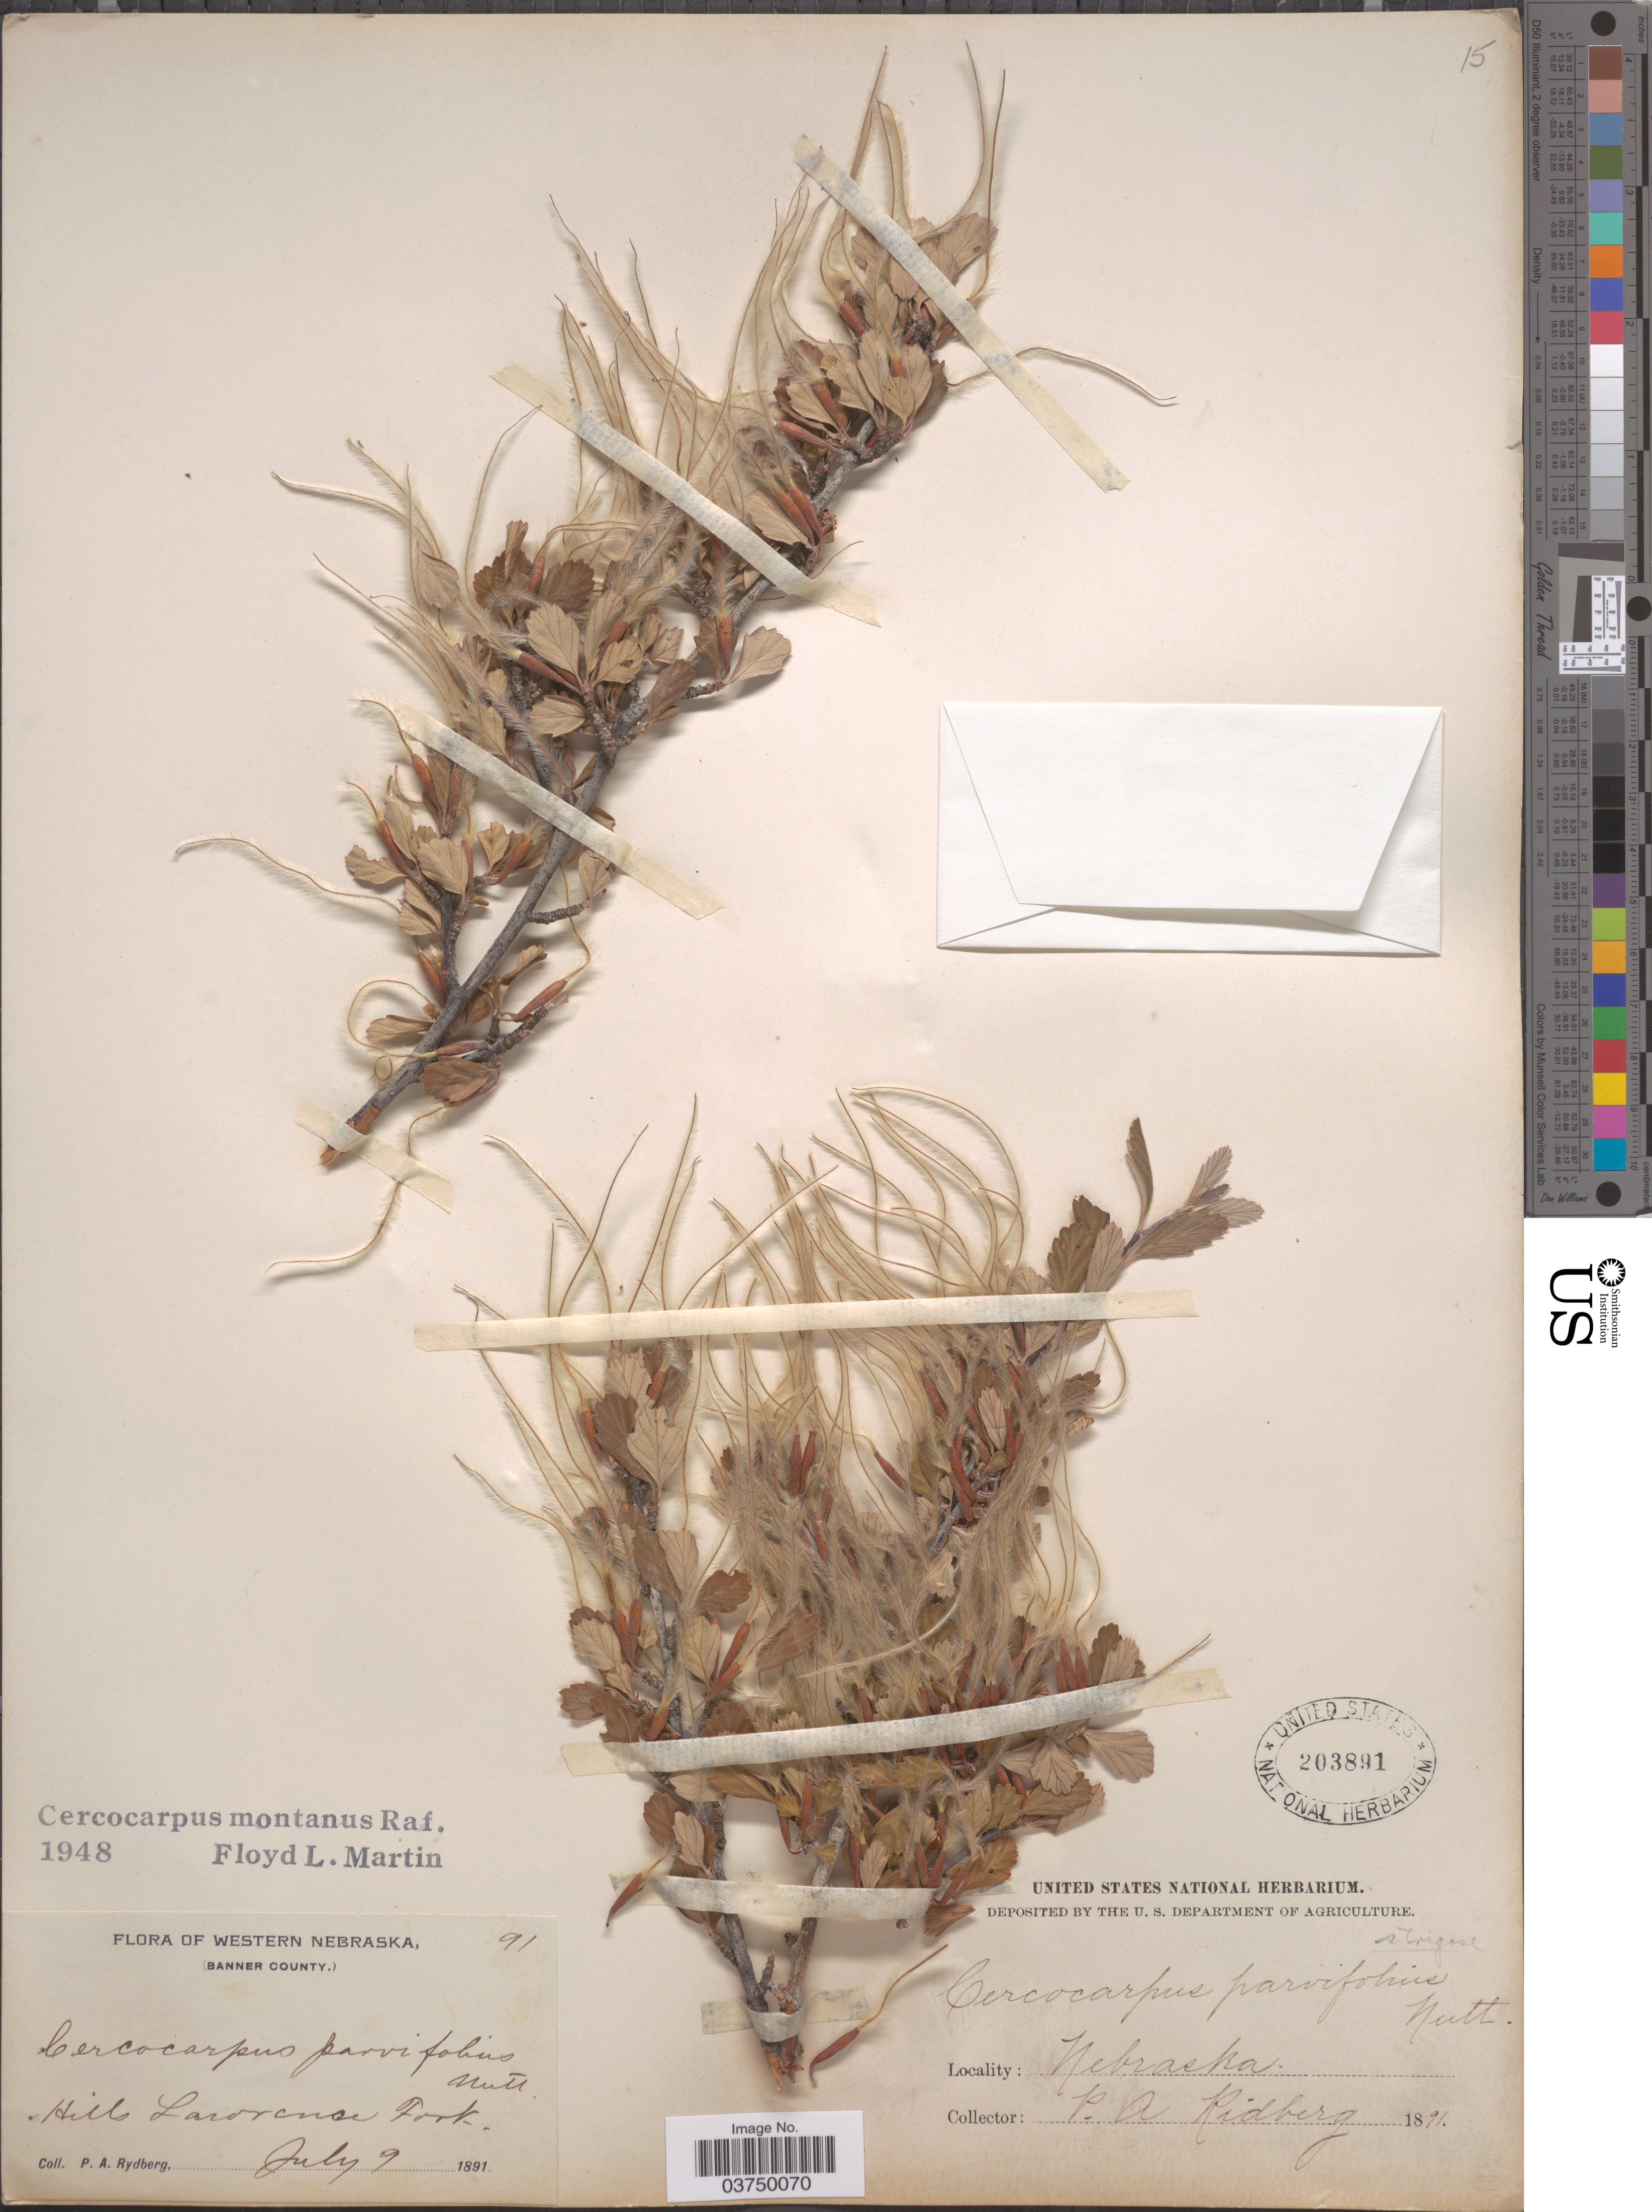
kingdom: Plantae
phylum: Tracheophyta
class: Magnoliopsida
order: Rosales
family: Rosaceae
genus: Cercocarpus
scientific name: Cercocarpus montanus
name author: Raf.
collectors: P. A. Rydberg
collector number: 91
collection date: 1891-07-09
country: United States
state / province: Nebraska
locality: Western Nebraska, (Banner County). Hills Lawrence Fork.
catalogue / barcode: US 203891